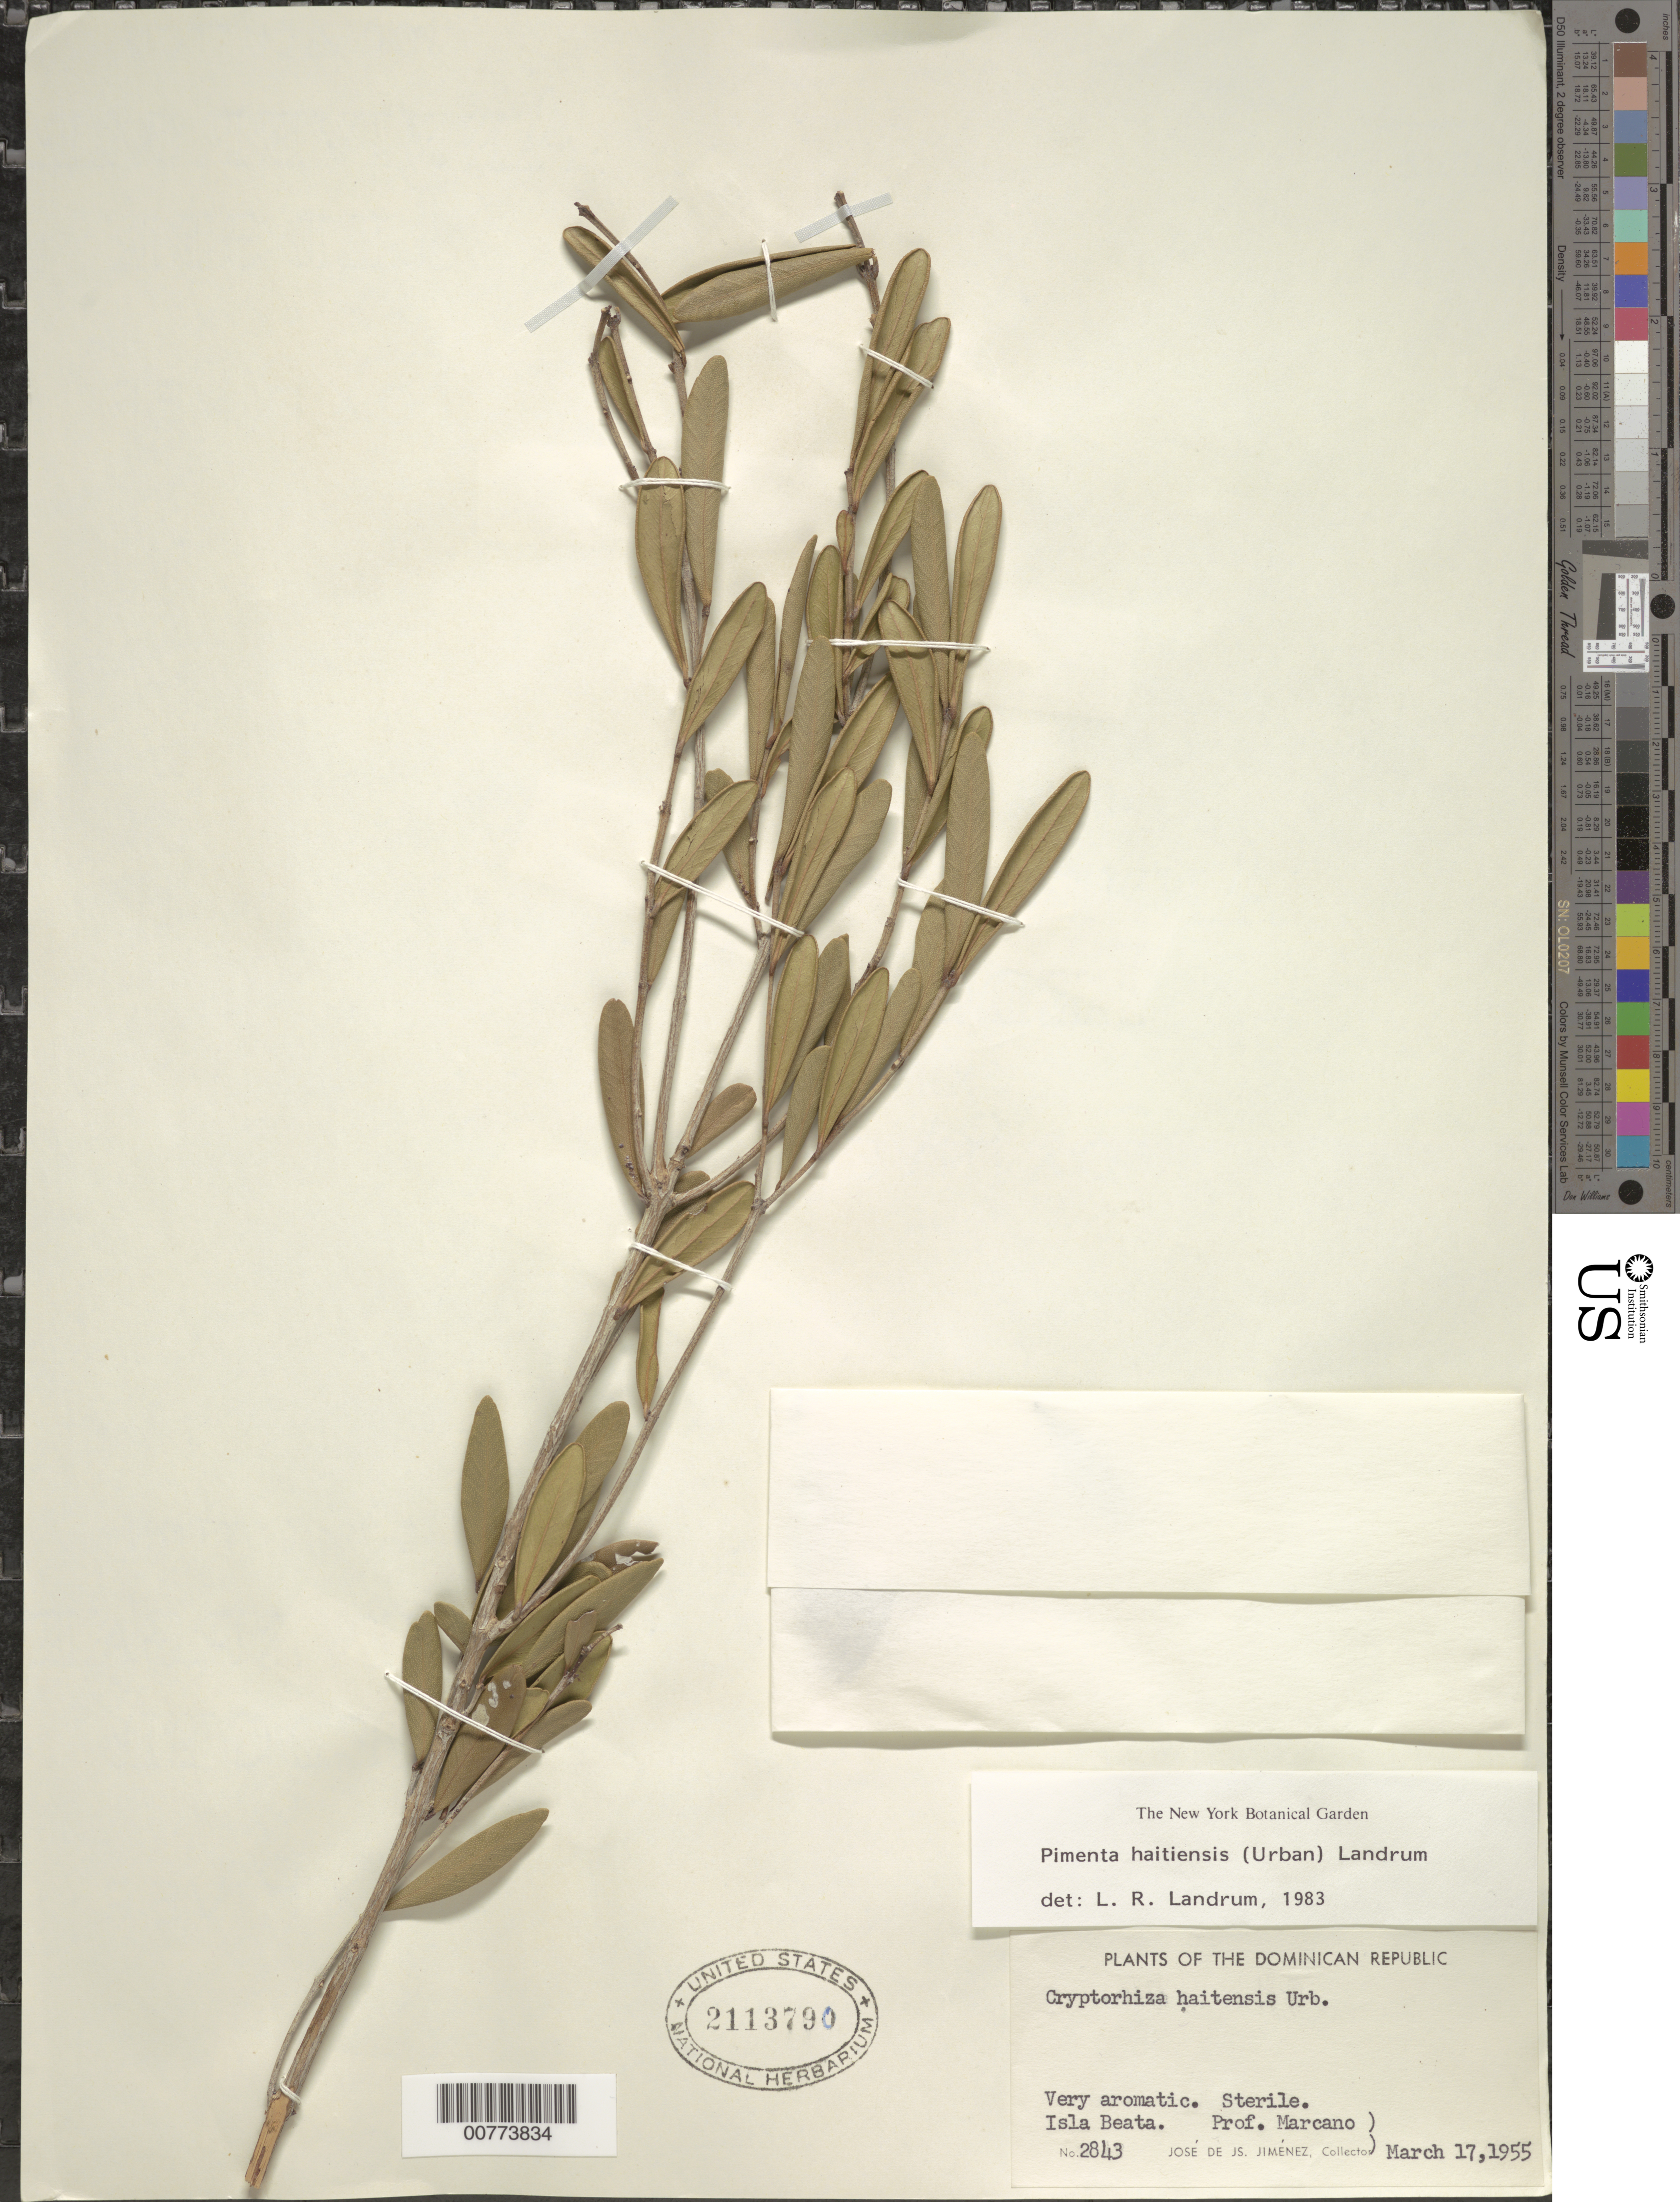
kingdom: Plantae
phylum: Tracheophyta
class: Magnoliopsida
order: Myrtales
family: Myrtaceae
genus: Pimenta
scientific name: Pimenta haitiensis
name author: (Urb.) Landrum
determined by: Landrum, L. R.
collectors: E. J. Marcano F. & J. J. Jiménez Almonte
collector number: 2843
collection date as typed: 17 Mar 1955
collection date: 1955-03-17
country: Dominican Republic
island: Hispaniola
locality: Beata Island.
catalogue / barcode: US 2113790